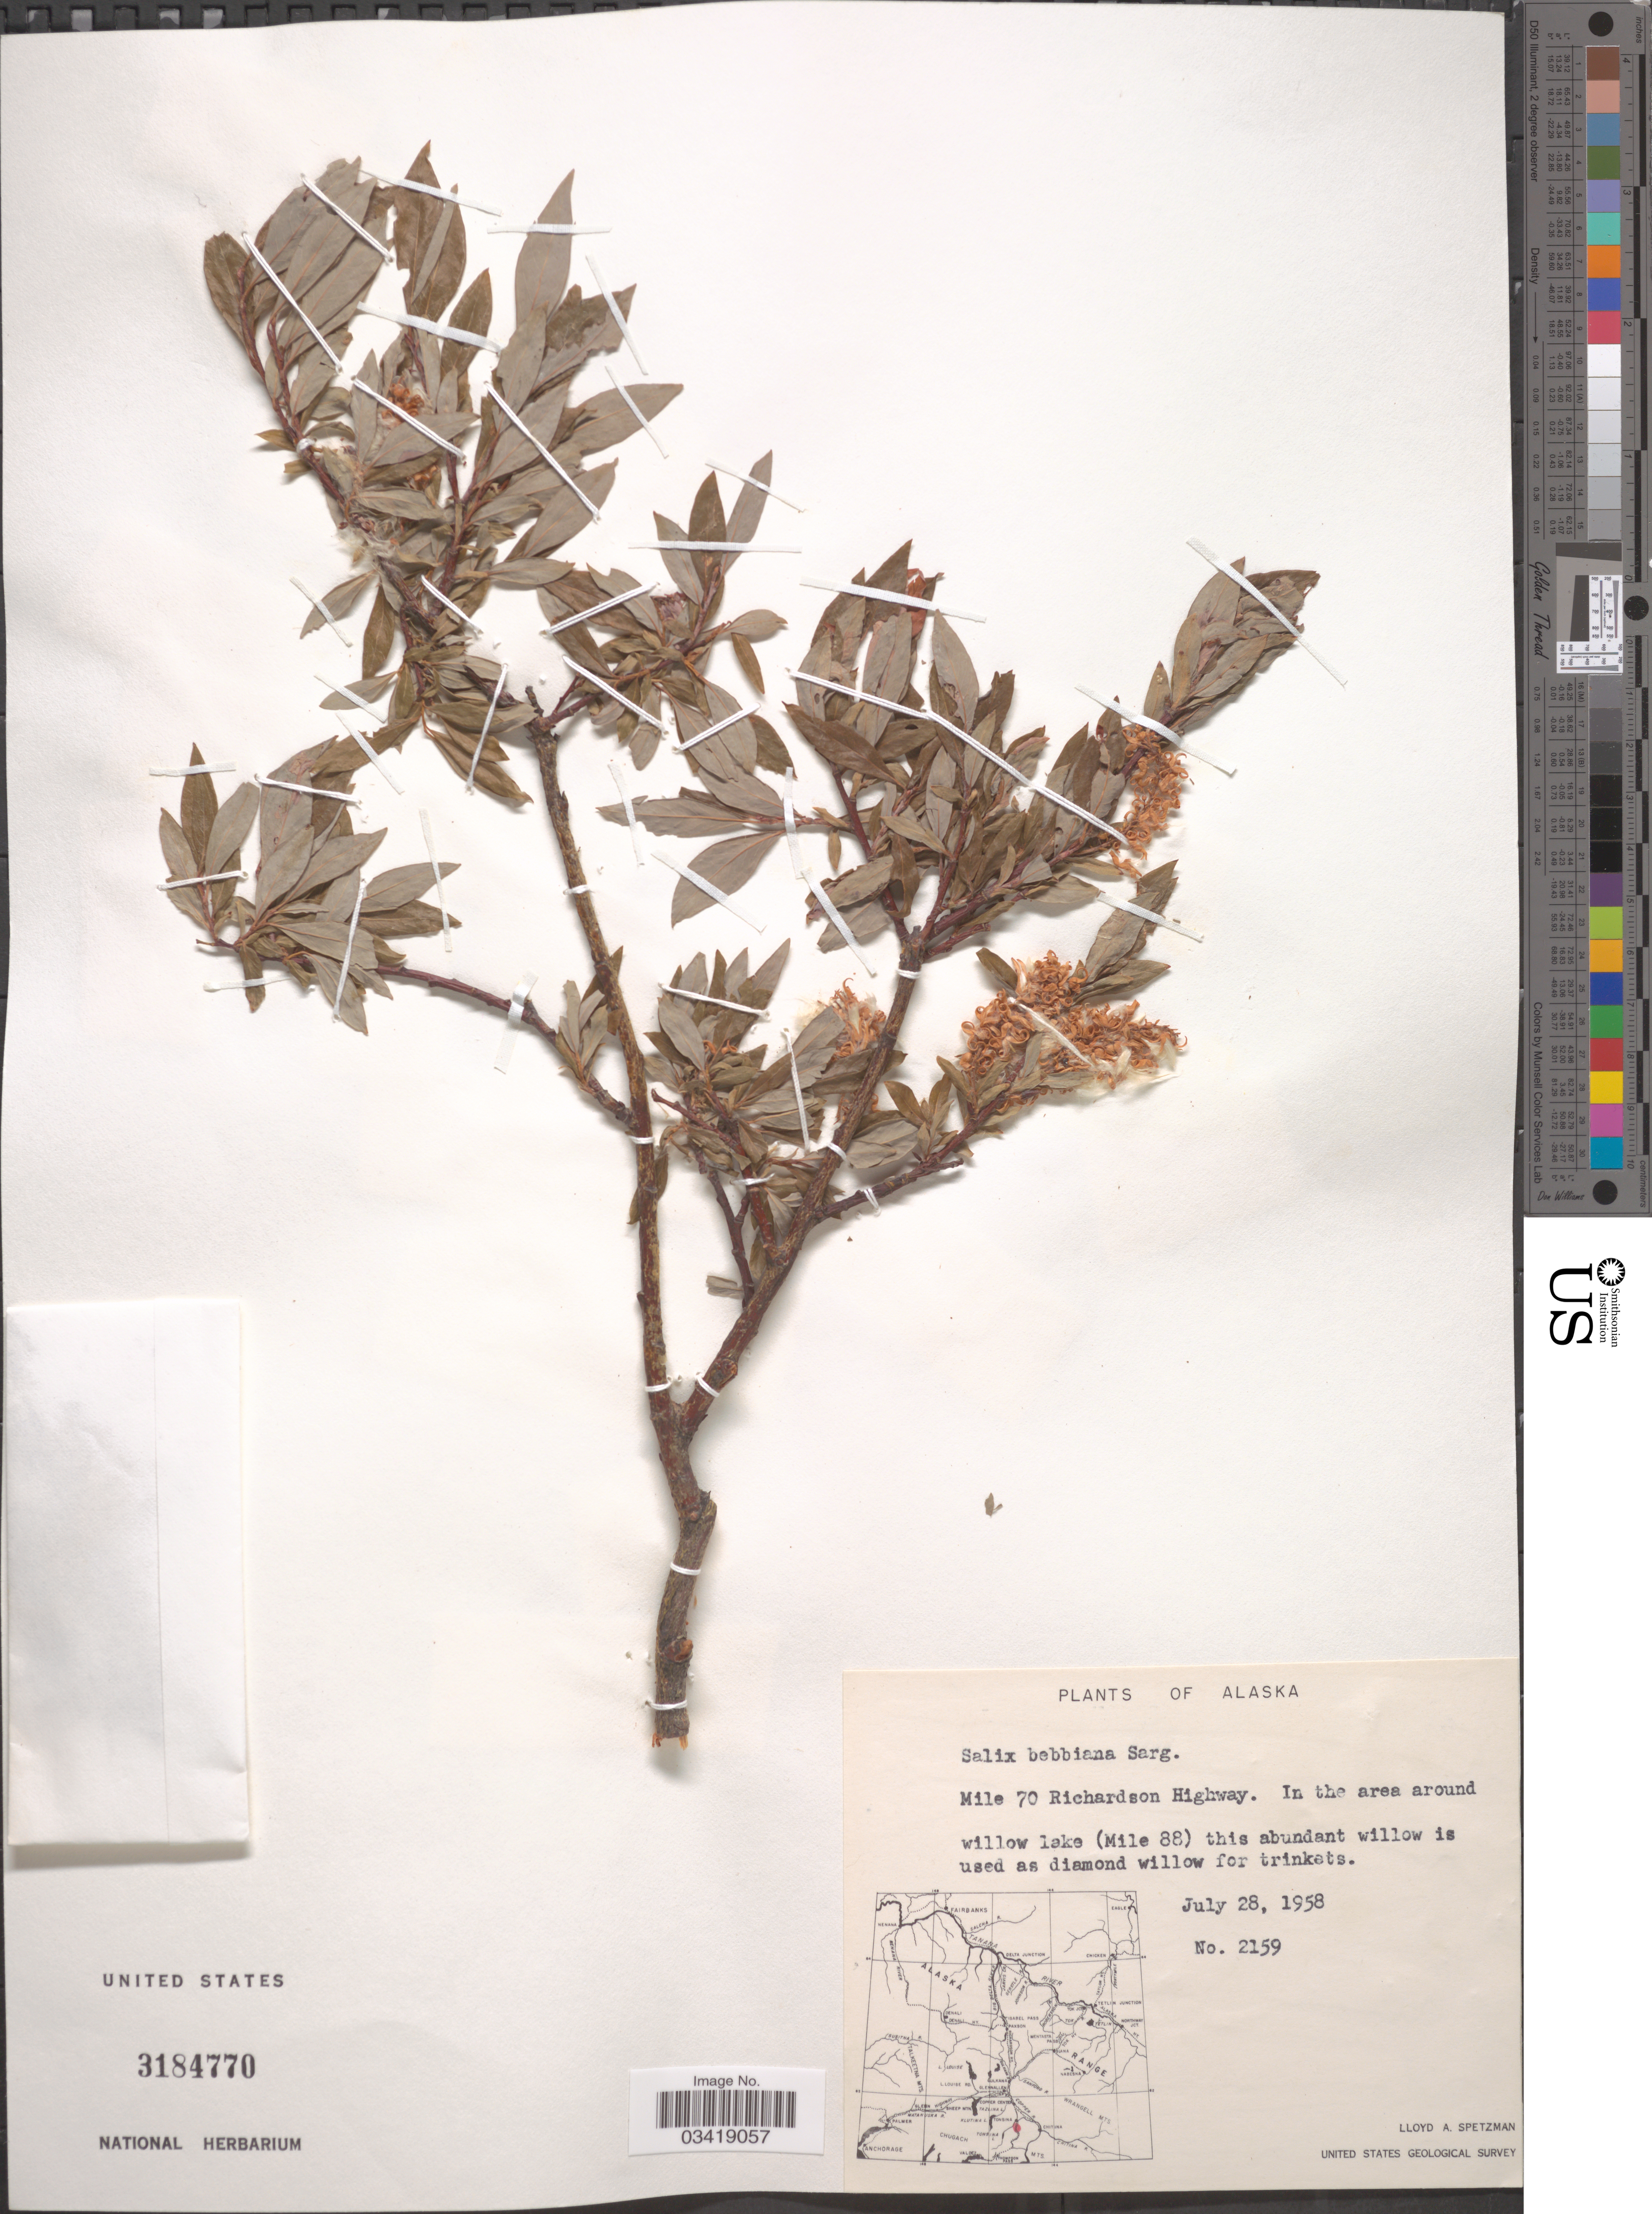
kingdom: Plantae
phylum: Tracheophyta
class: Magnoliopsida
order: Malpighiales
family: Salicaceae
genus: Salix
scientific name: Salix bebbiana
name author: Sarg.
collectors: L. Spetzman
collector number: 2159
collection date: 1958-07-28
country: United States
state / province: Alaska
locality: Mile 70 Richardson Highway. In the area around. Willow Lake (Mile 88).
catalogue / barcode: US 3184770